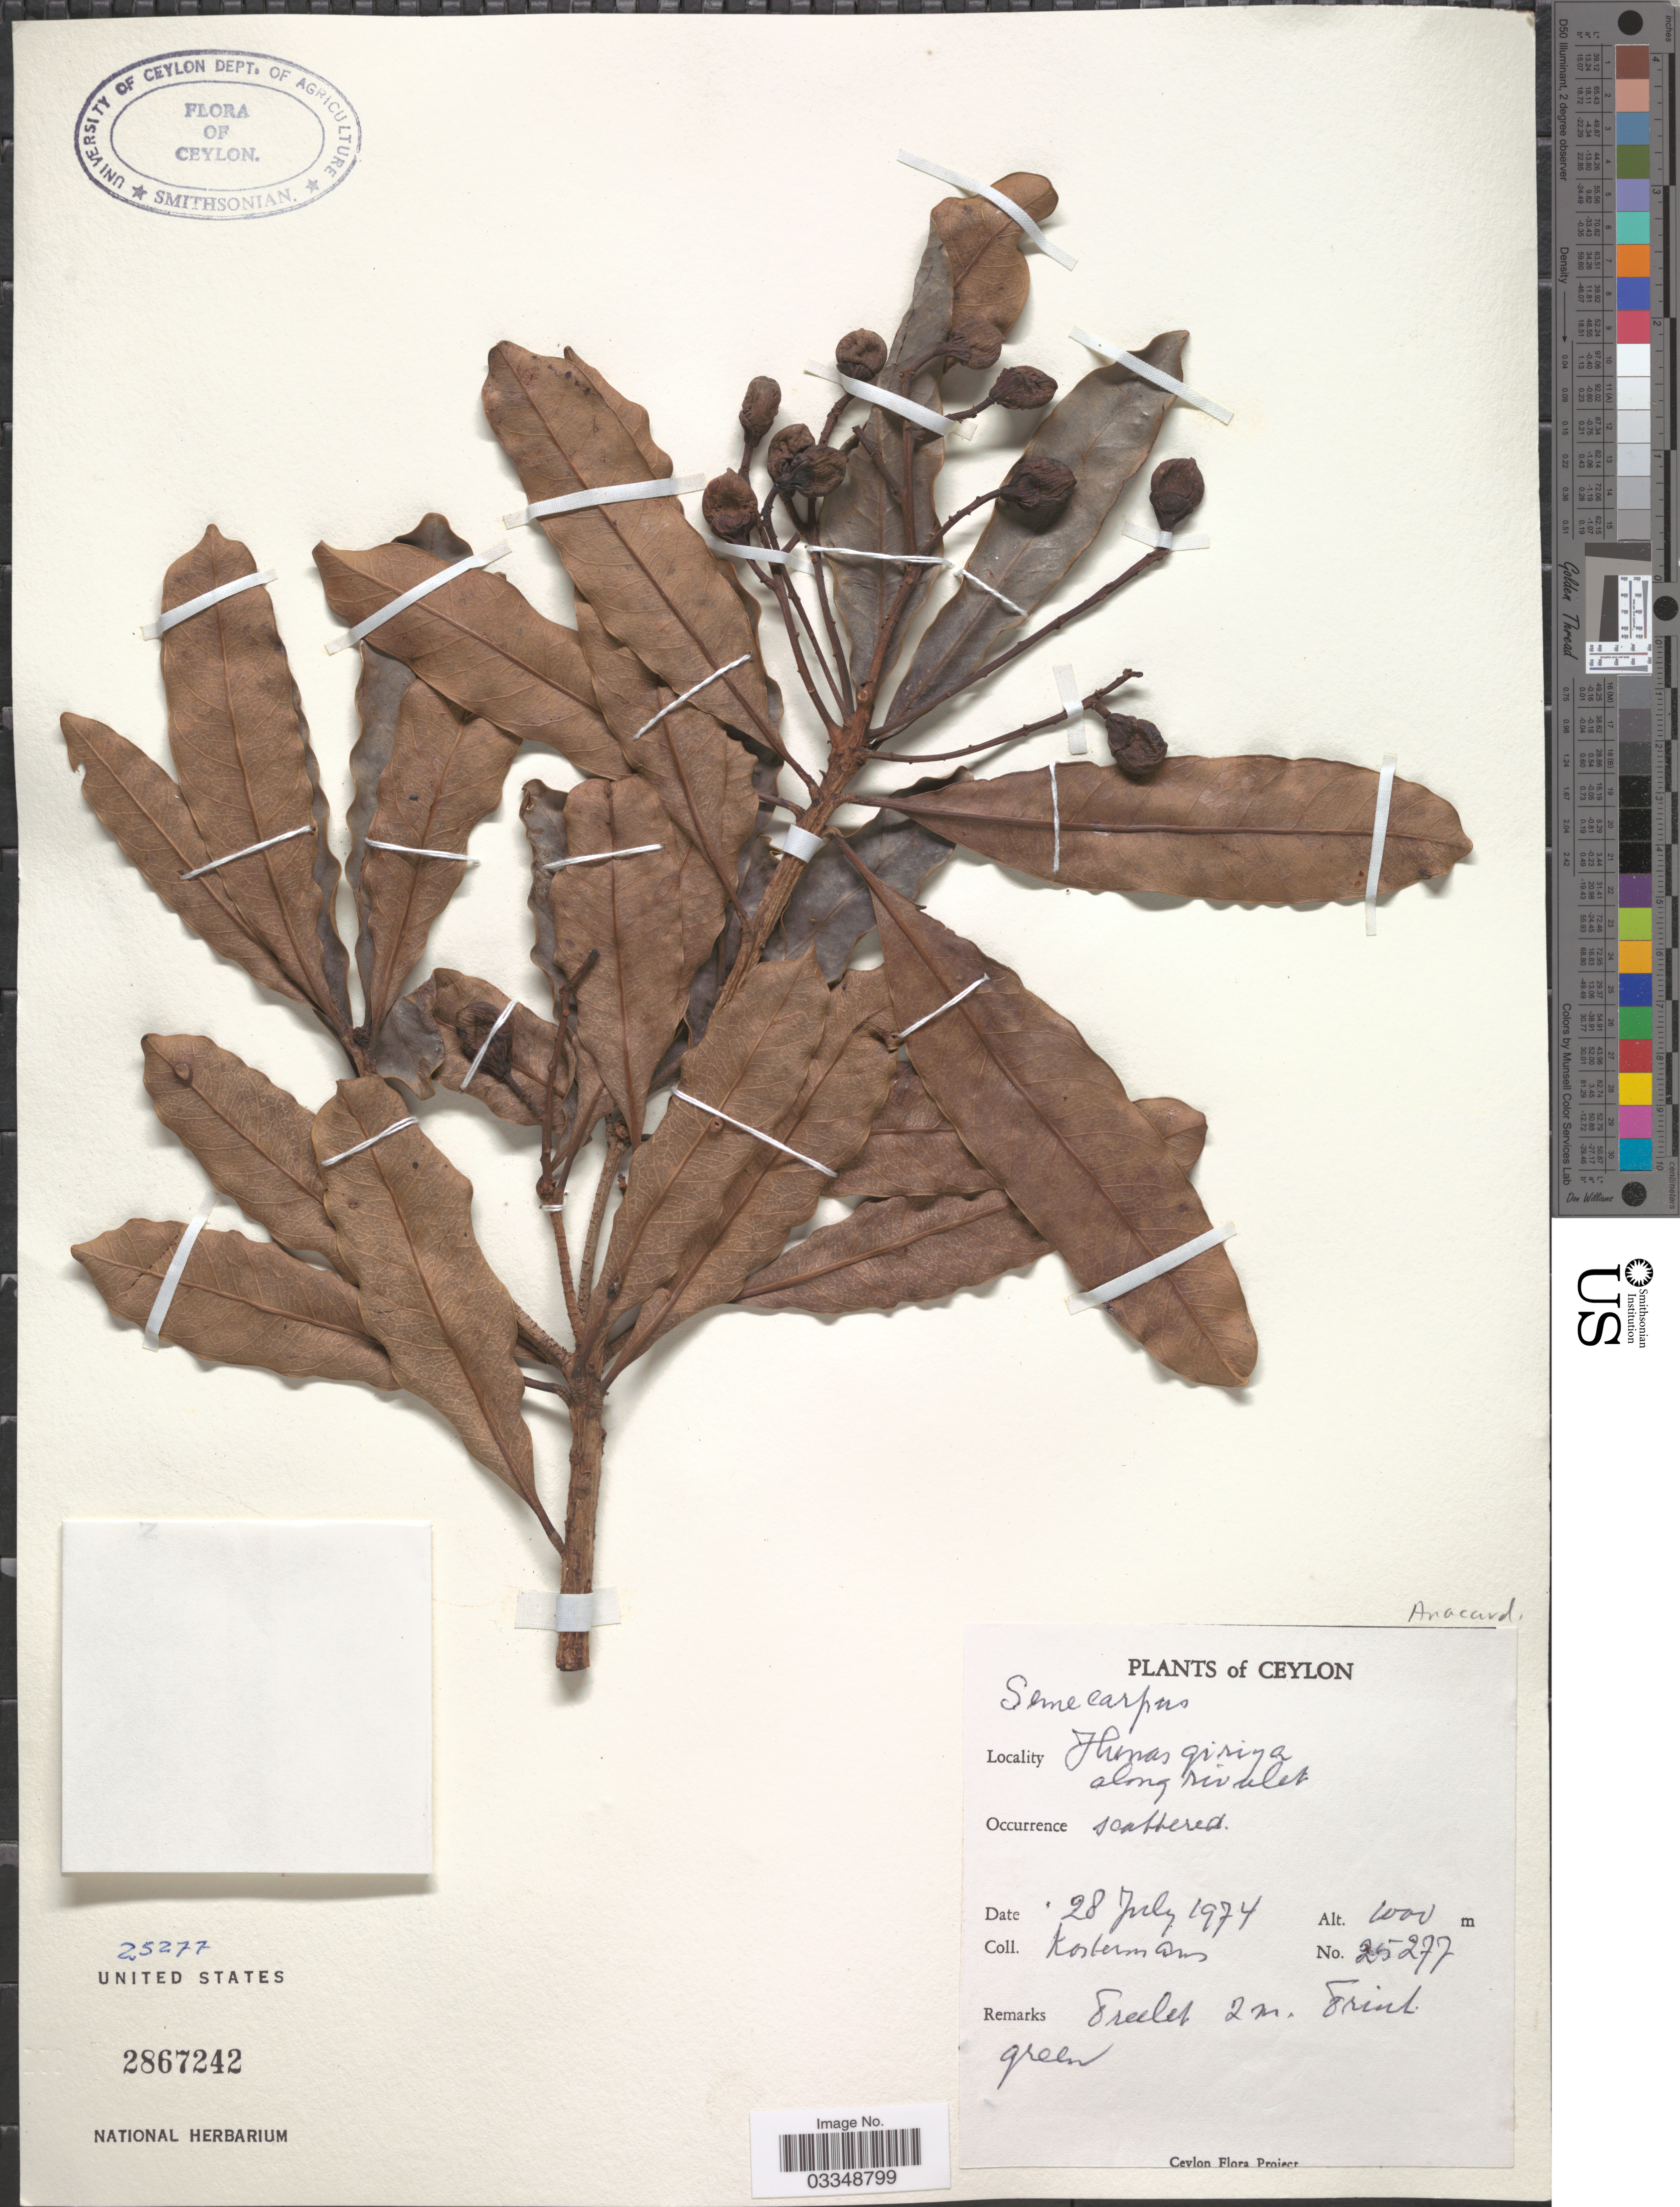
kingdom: Plantae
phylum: Tracheophyta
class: Magnoliopsida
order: Sapindales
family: Anacardiaceae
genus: Semecarpus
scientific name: Semecarpus sp.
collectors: Kostermans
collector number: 25277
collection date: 1974-07-28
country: Sri Lanka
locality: Ceylon. Hunasgiriya. Along rivalet.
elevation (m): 1000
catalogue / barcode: US 2867242